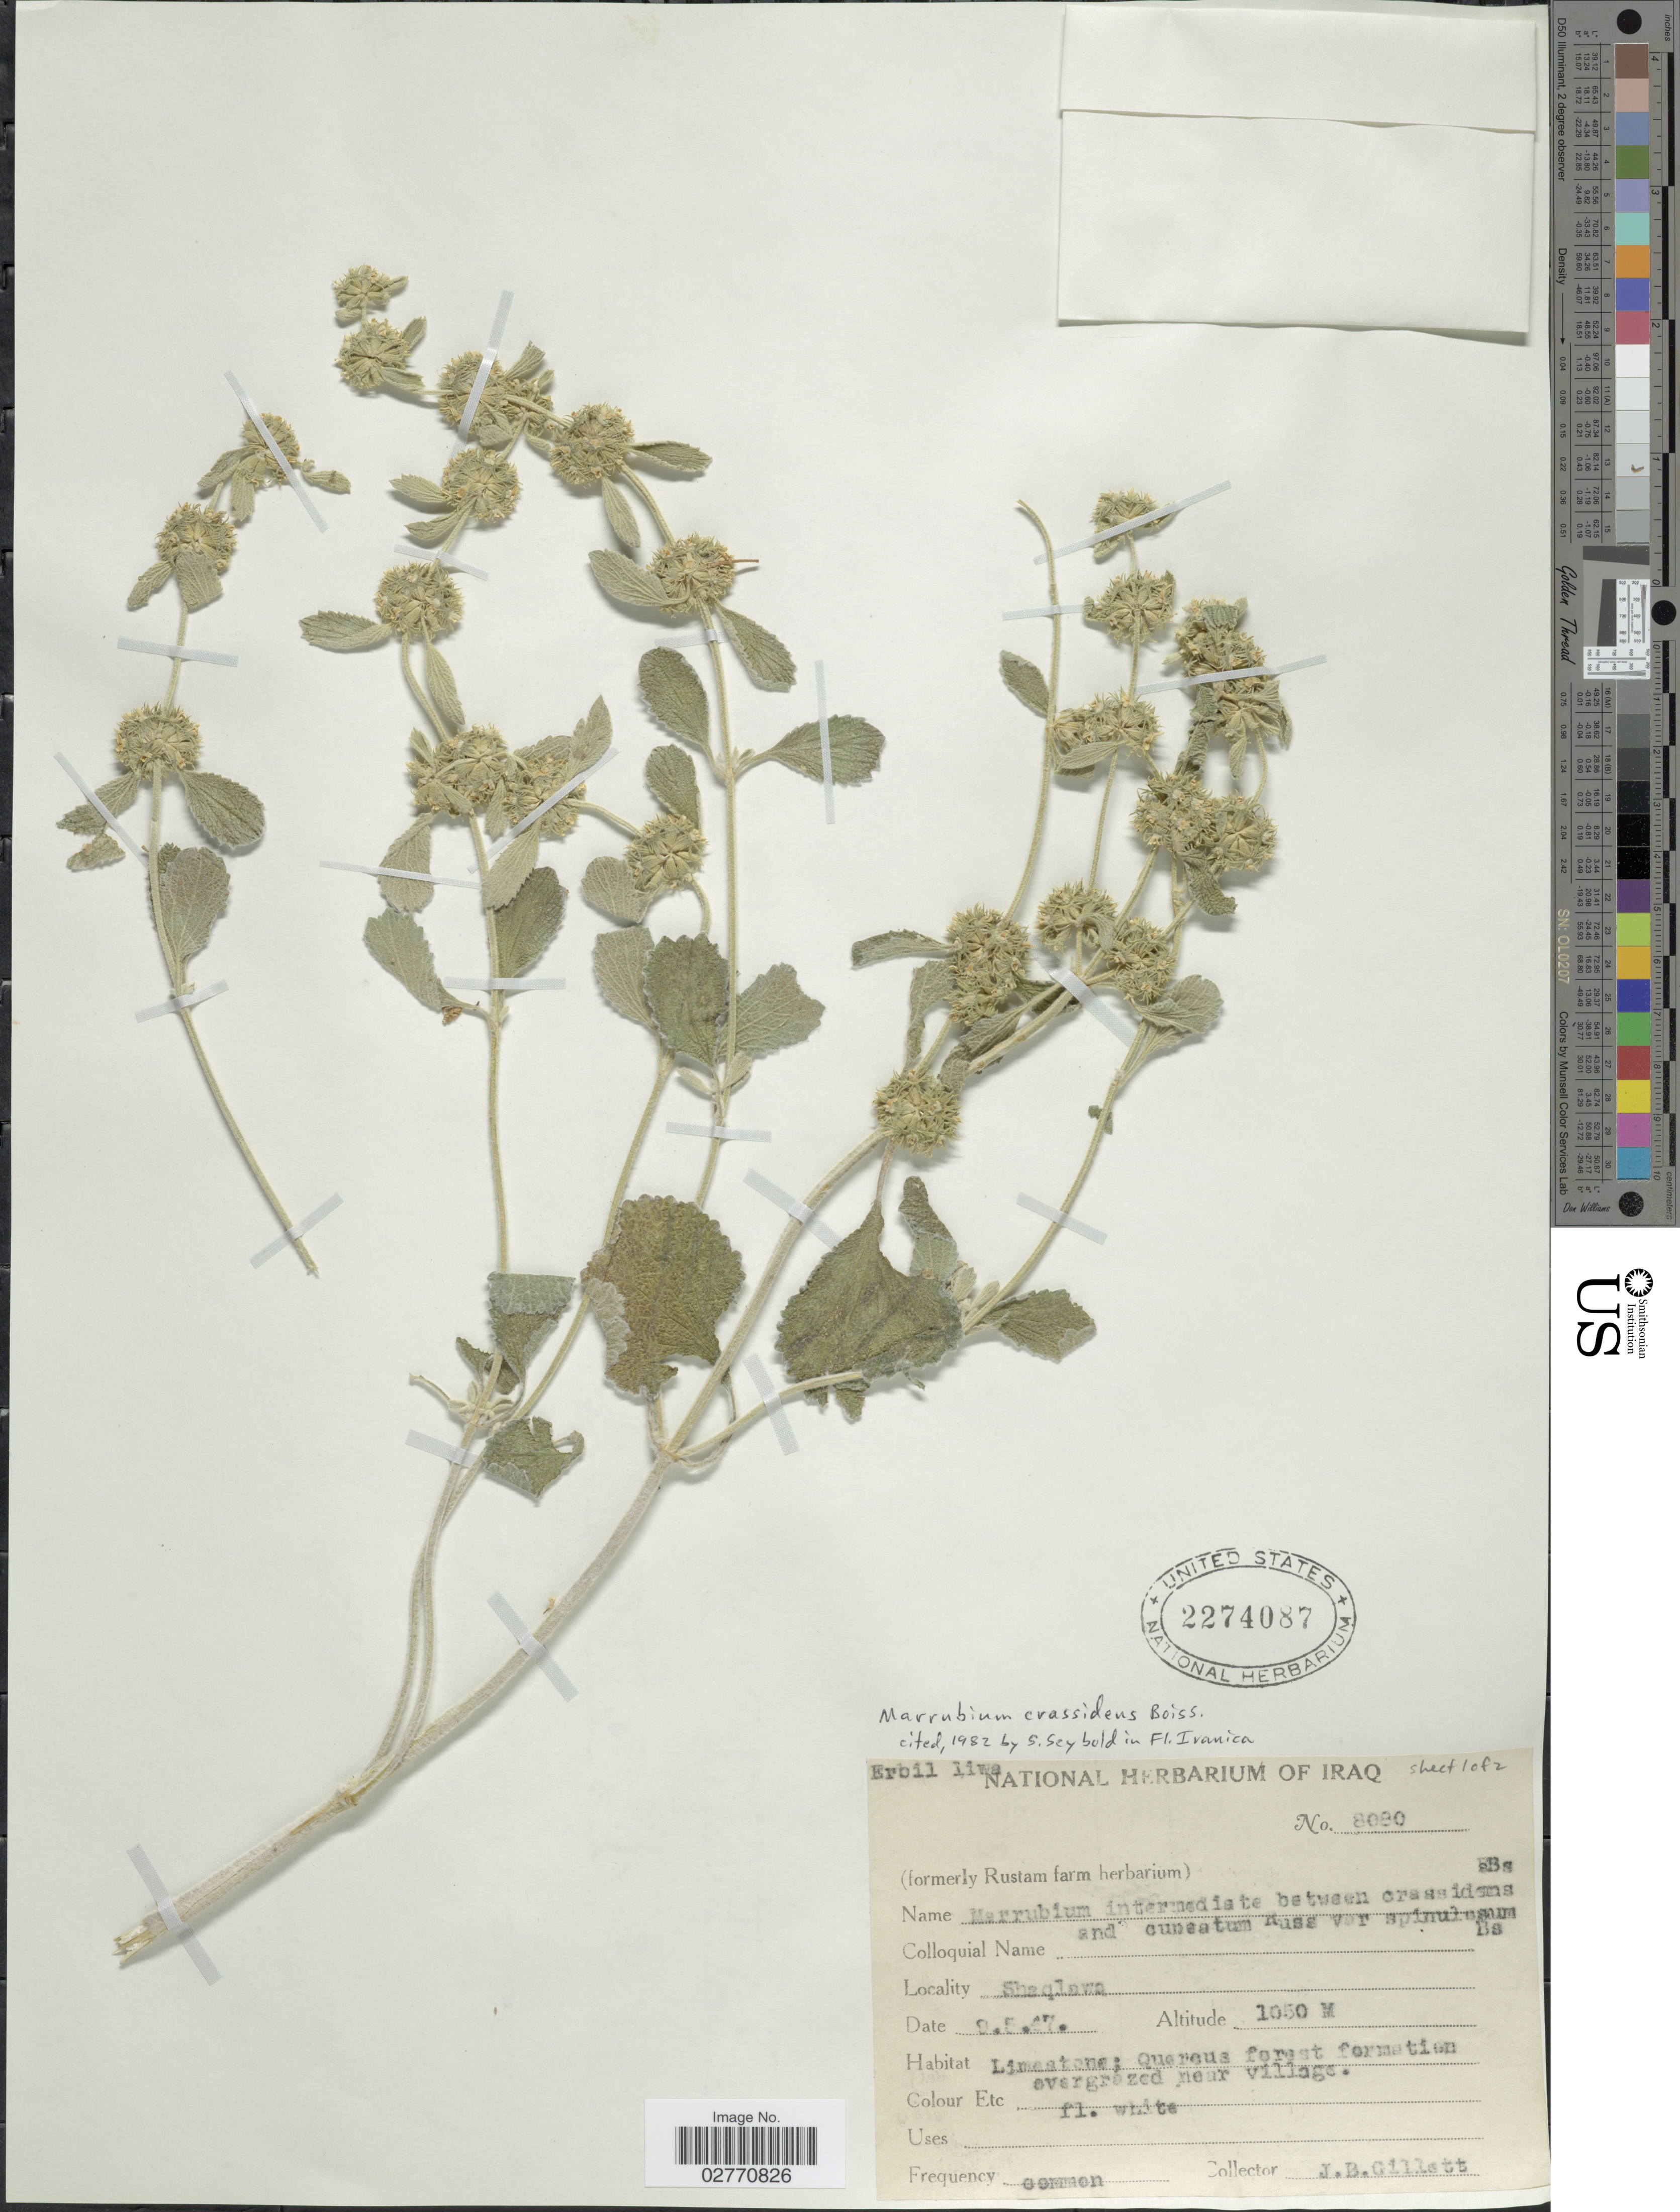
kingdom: Plantae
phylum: Tracheophyta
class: Magnoliopsida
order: Lamiales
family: Lamiaceae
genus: Marrubium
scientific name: Marrubium crassidens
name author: Boiss. & Hohen.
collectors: J. B. Gillett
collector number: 8080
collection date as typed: Transcribed d/m/y: 9/5/47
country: Iraq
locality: Erbil liwa. Shaqlawa.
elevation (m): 1050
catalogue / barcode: US 2274087